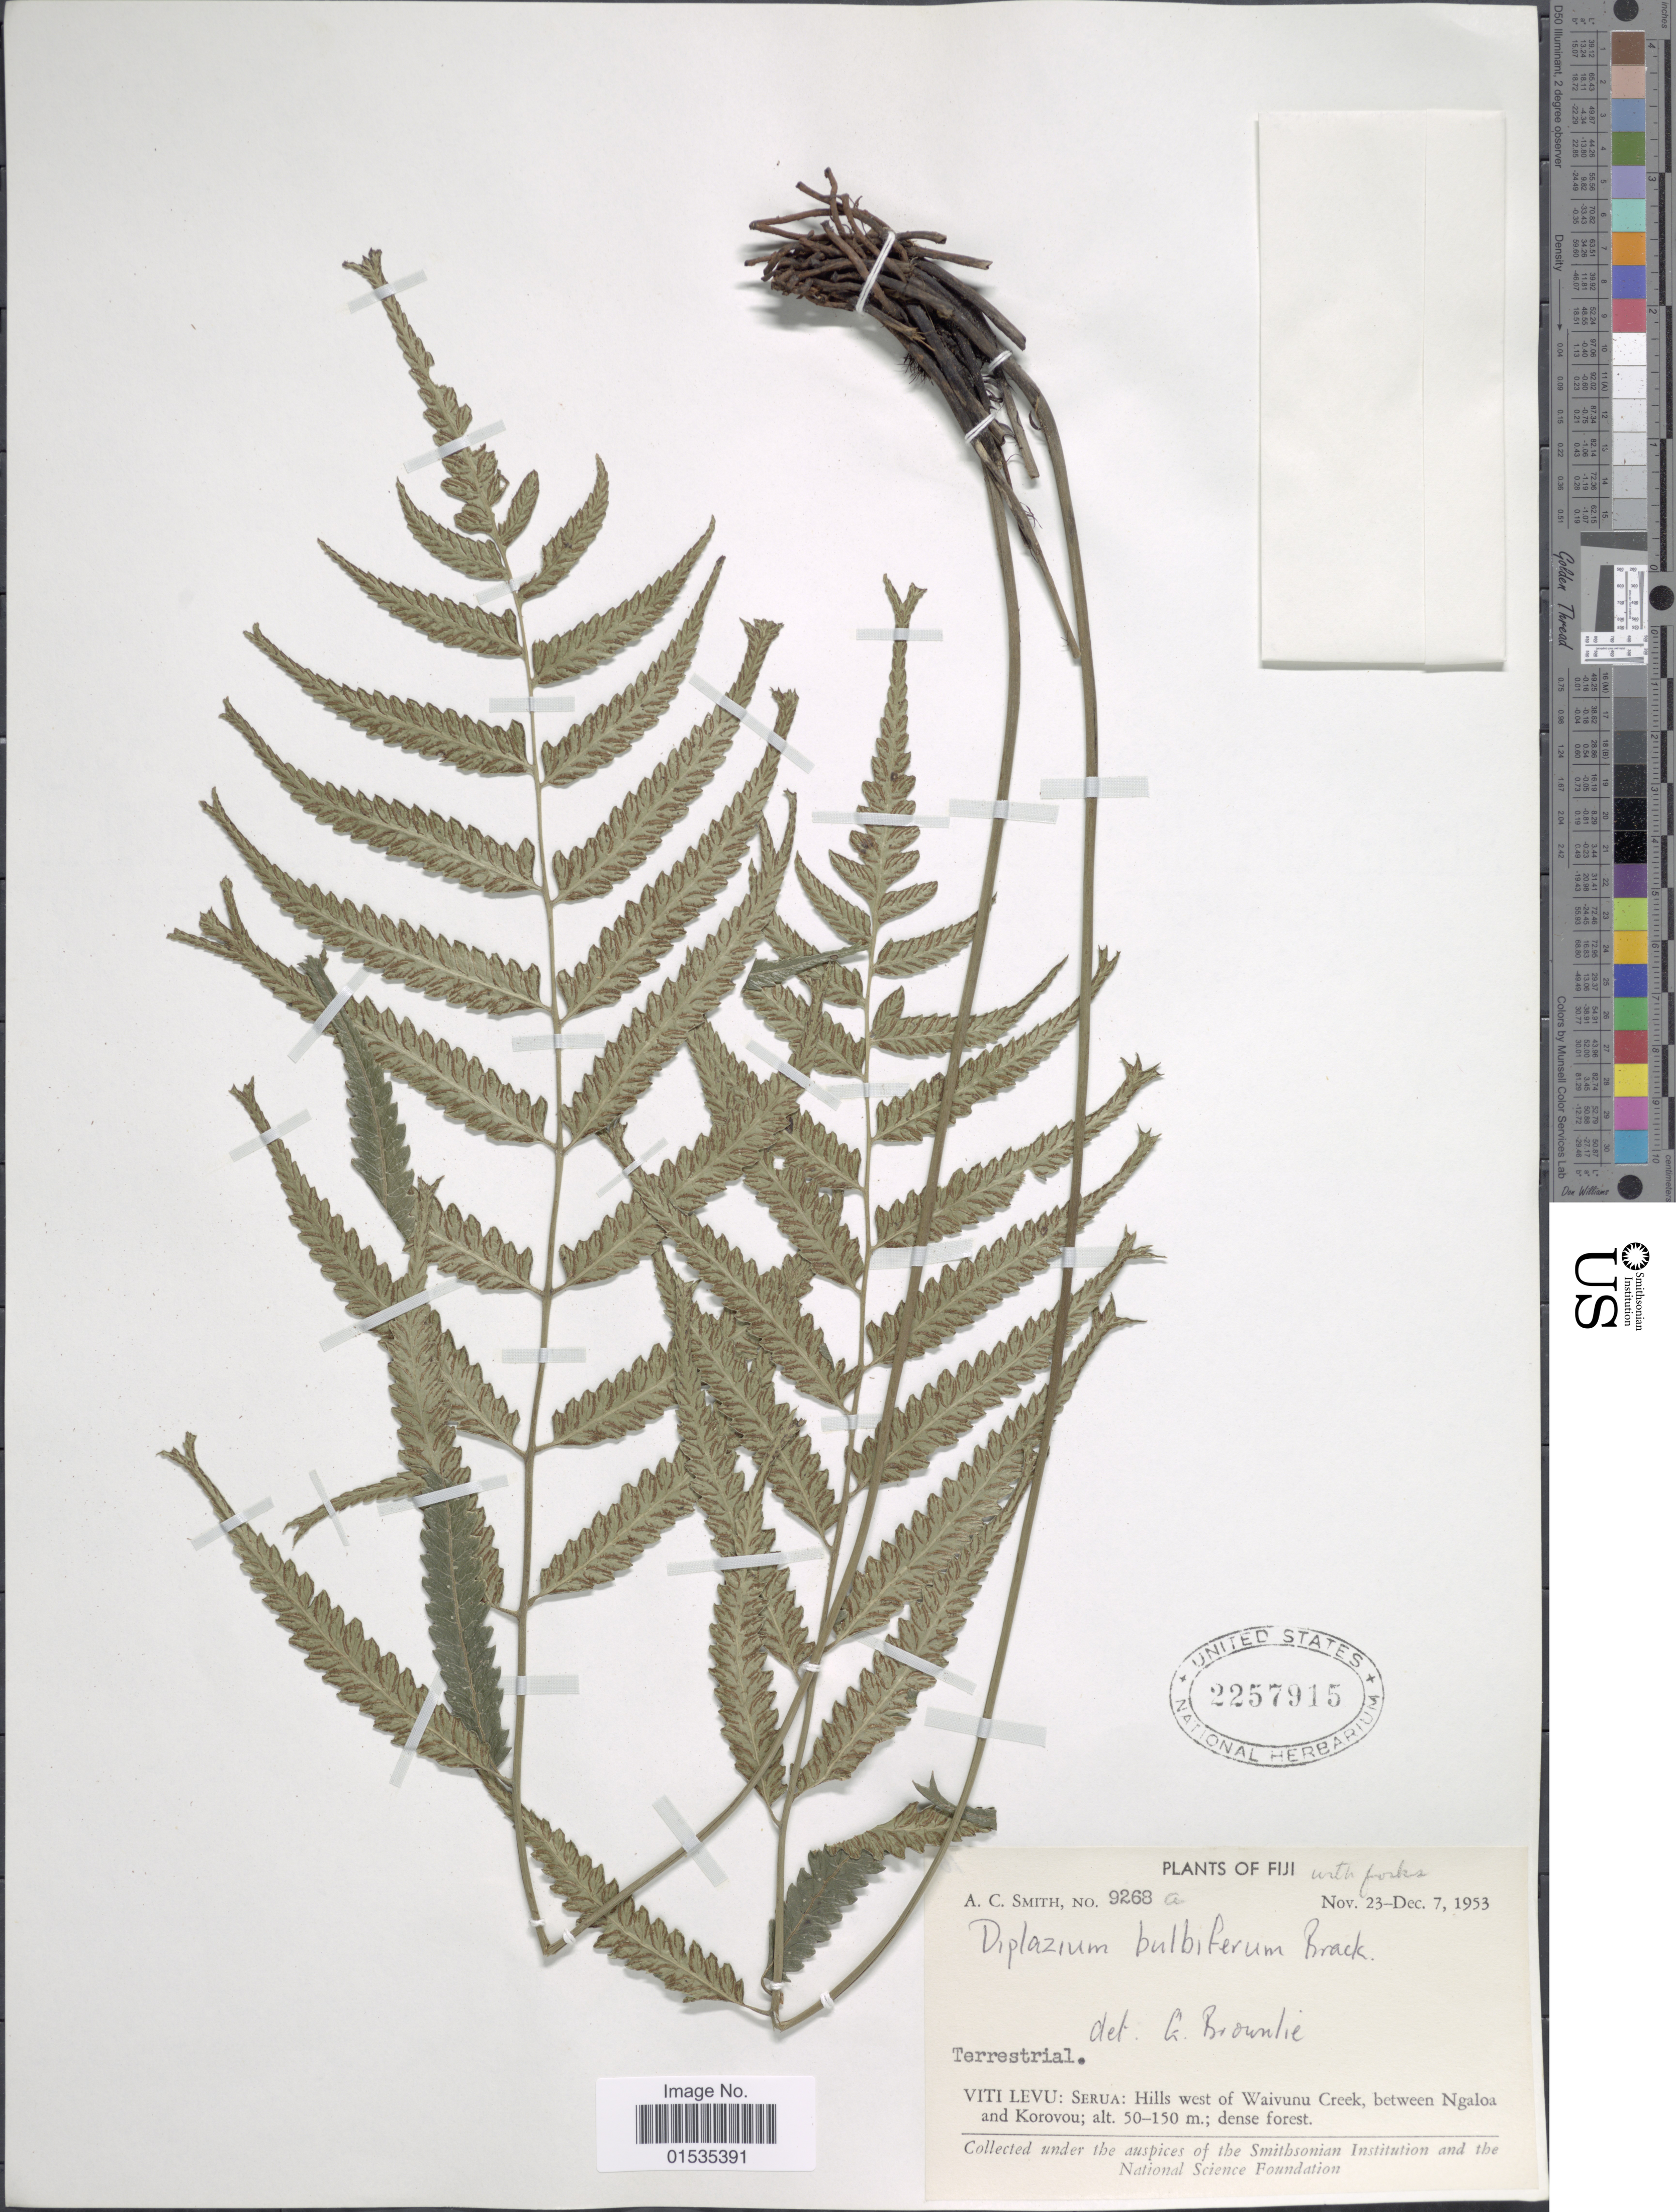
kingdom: Plantae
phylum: Tracheophyta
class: Polypodiopsida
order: Polypodiales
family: Athyriaceae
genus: Diplazium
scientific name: Diplazium bulbiferum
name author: Brack. in Wilkes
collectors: A. C. Smith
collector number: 9268a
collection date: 1953-11-23/1953-12-07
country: Fiji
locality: Viti Levu: Serua Hills Between Waivunu Creeks, between Ngaloa and Korovou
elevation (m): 50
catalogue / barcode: US 2257915